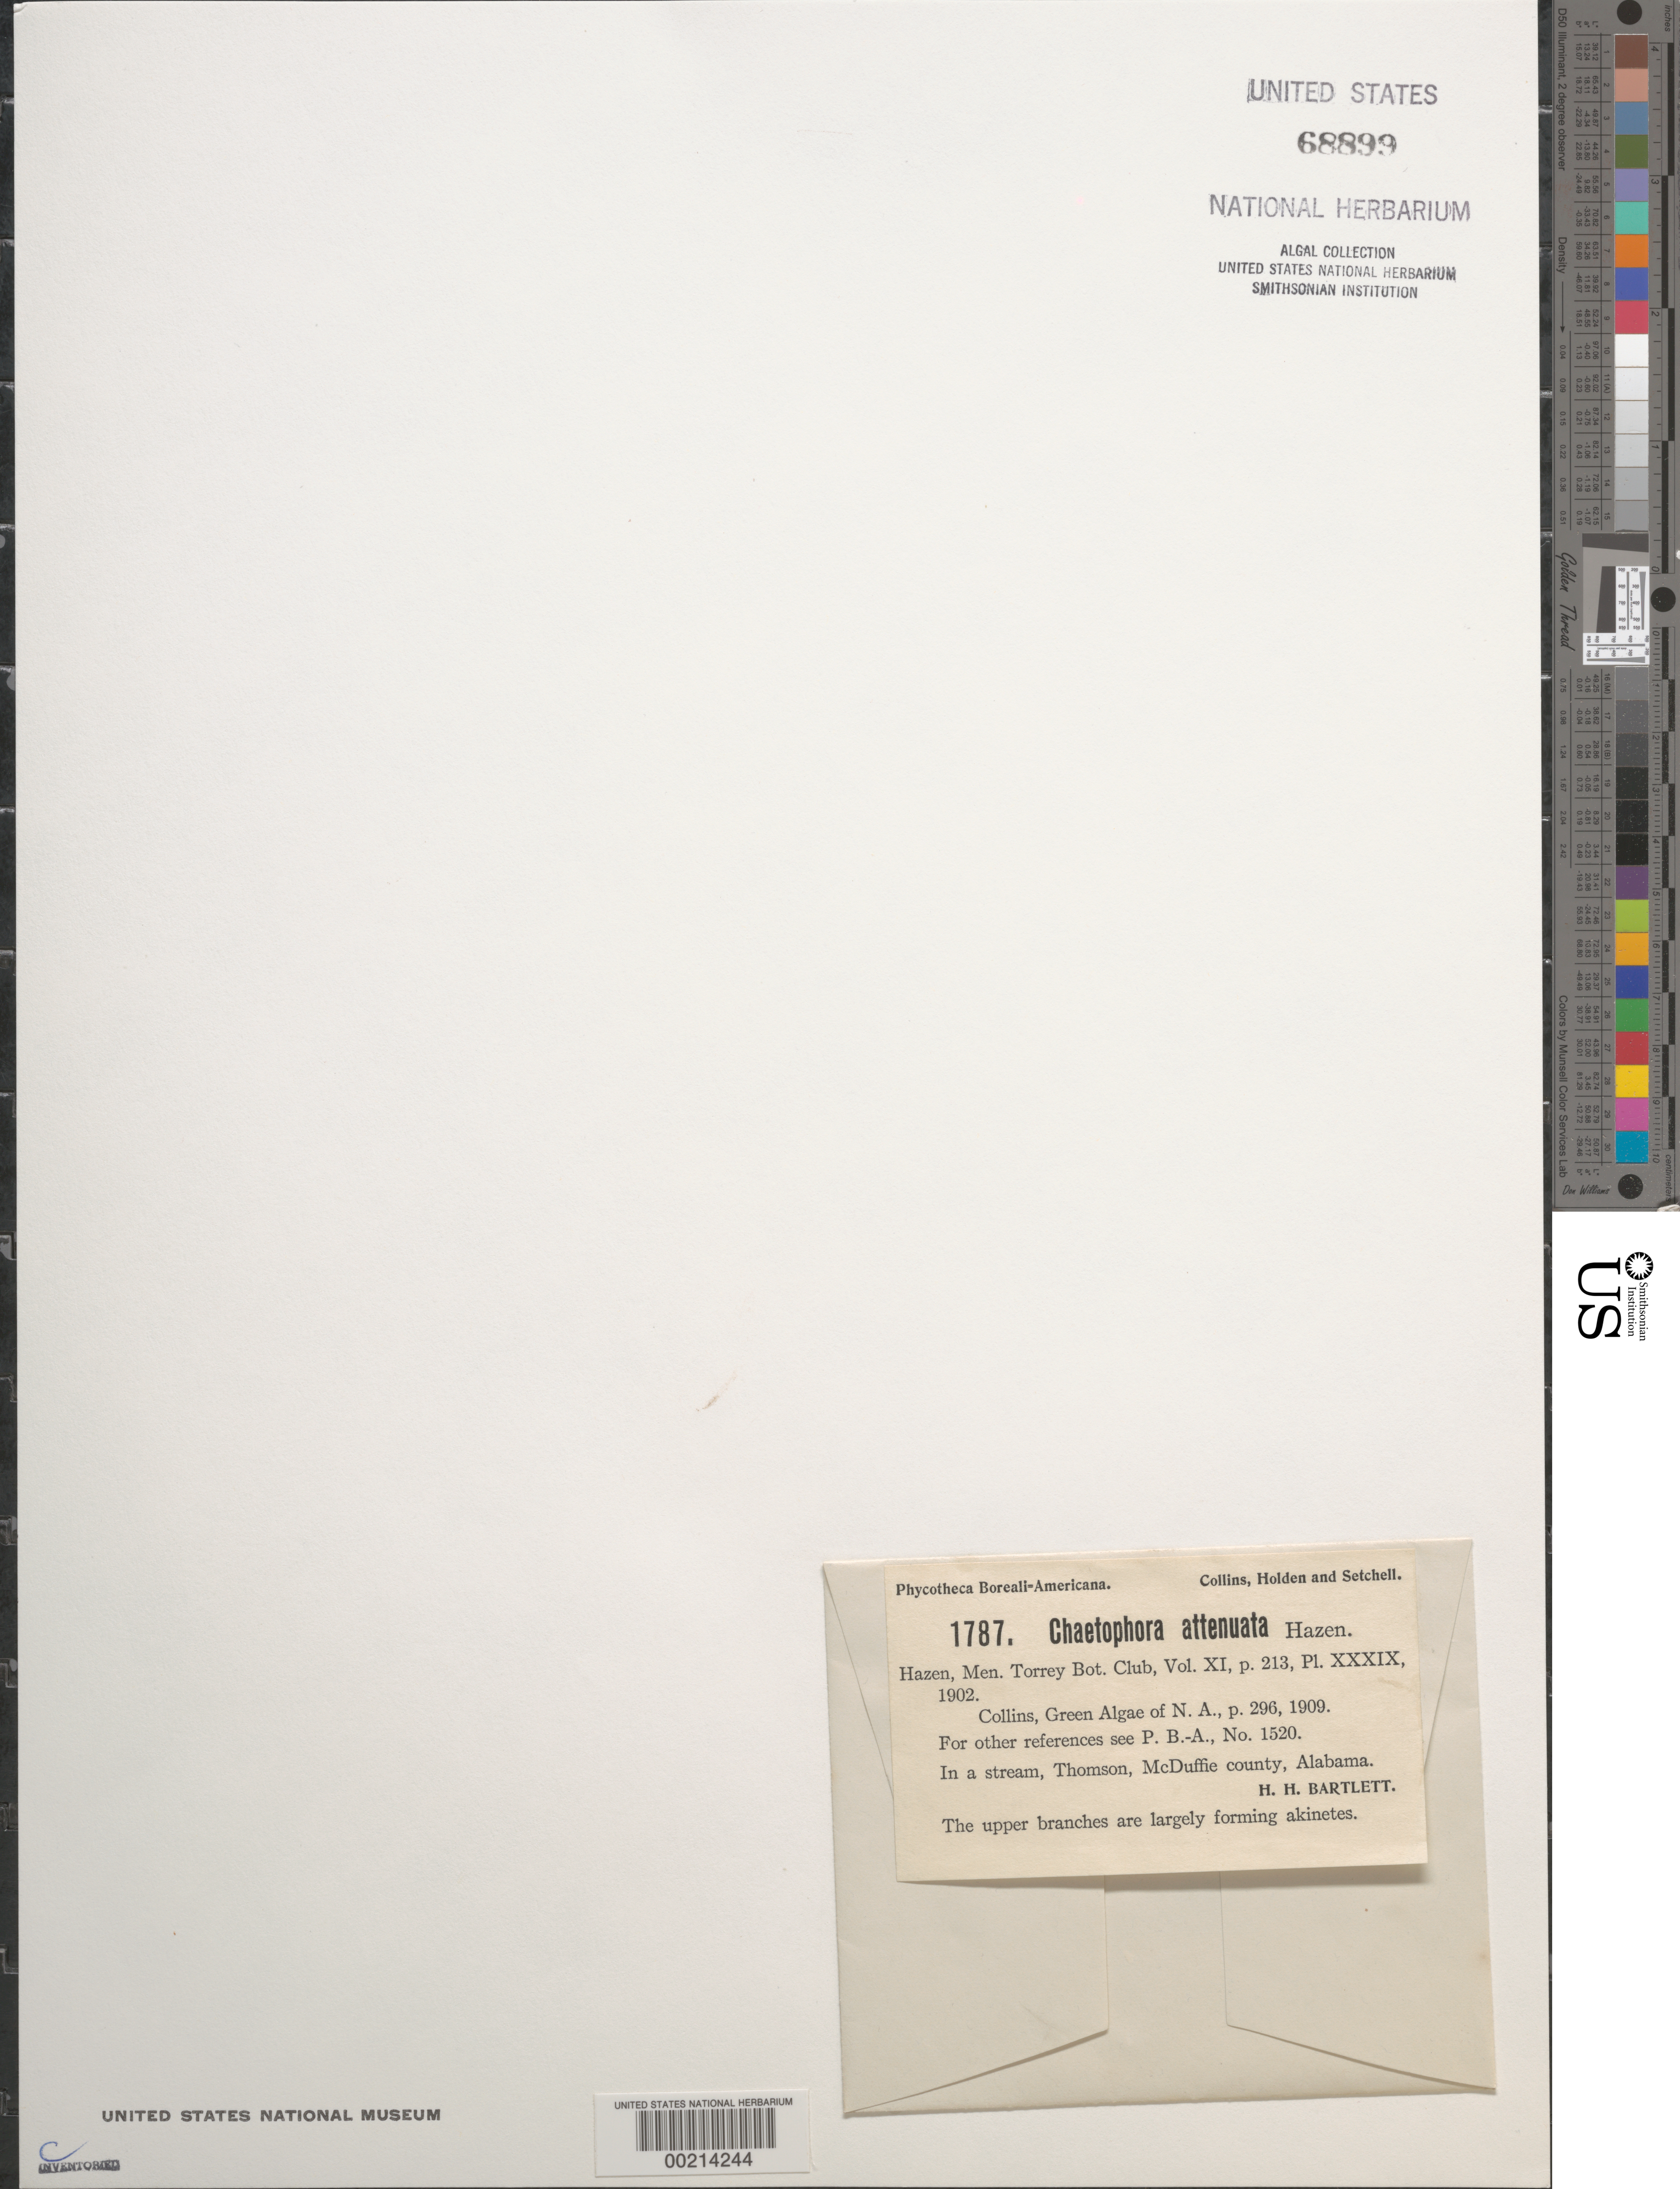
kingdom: Plantae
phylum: Chlorophyta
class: Chlorophyceae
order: Chaetophorales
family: Chaetophoraceae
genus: Chaetophoropsis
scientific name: Chaetophoropsis attenuata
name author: (Hazen) B.Wen Liu et al.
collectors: H. H. Bartlett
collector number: PB-A 1787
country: United States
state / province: Georgia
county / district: McDuffie County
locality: Thomson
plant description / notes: Collins, Holden & Setchell, Phycotheca Boreali-Americana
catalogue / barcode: US 68899